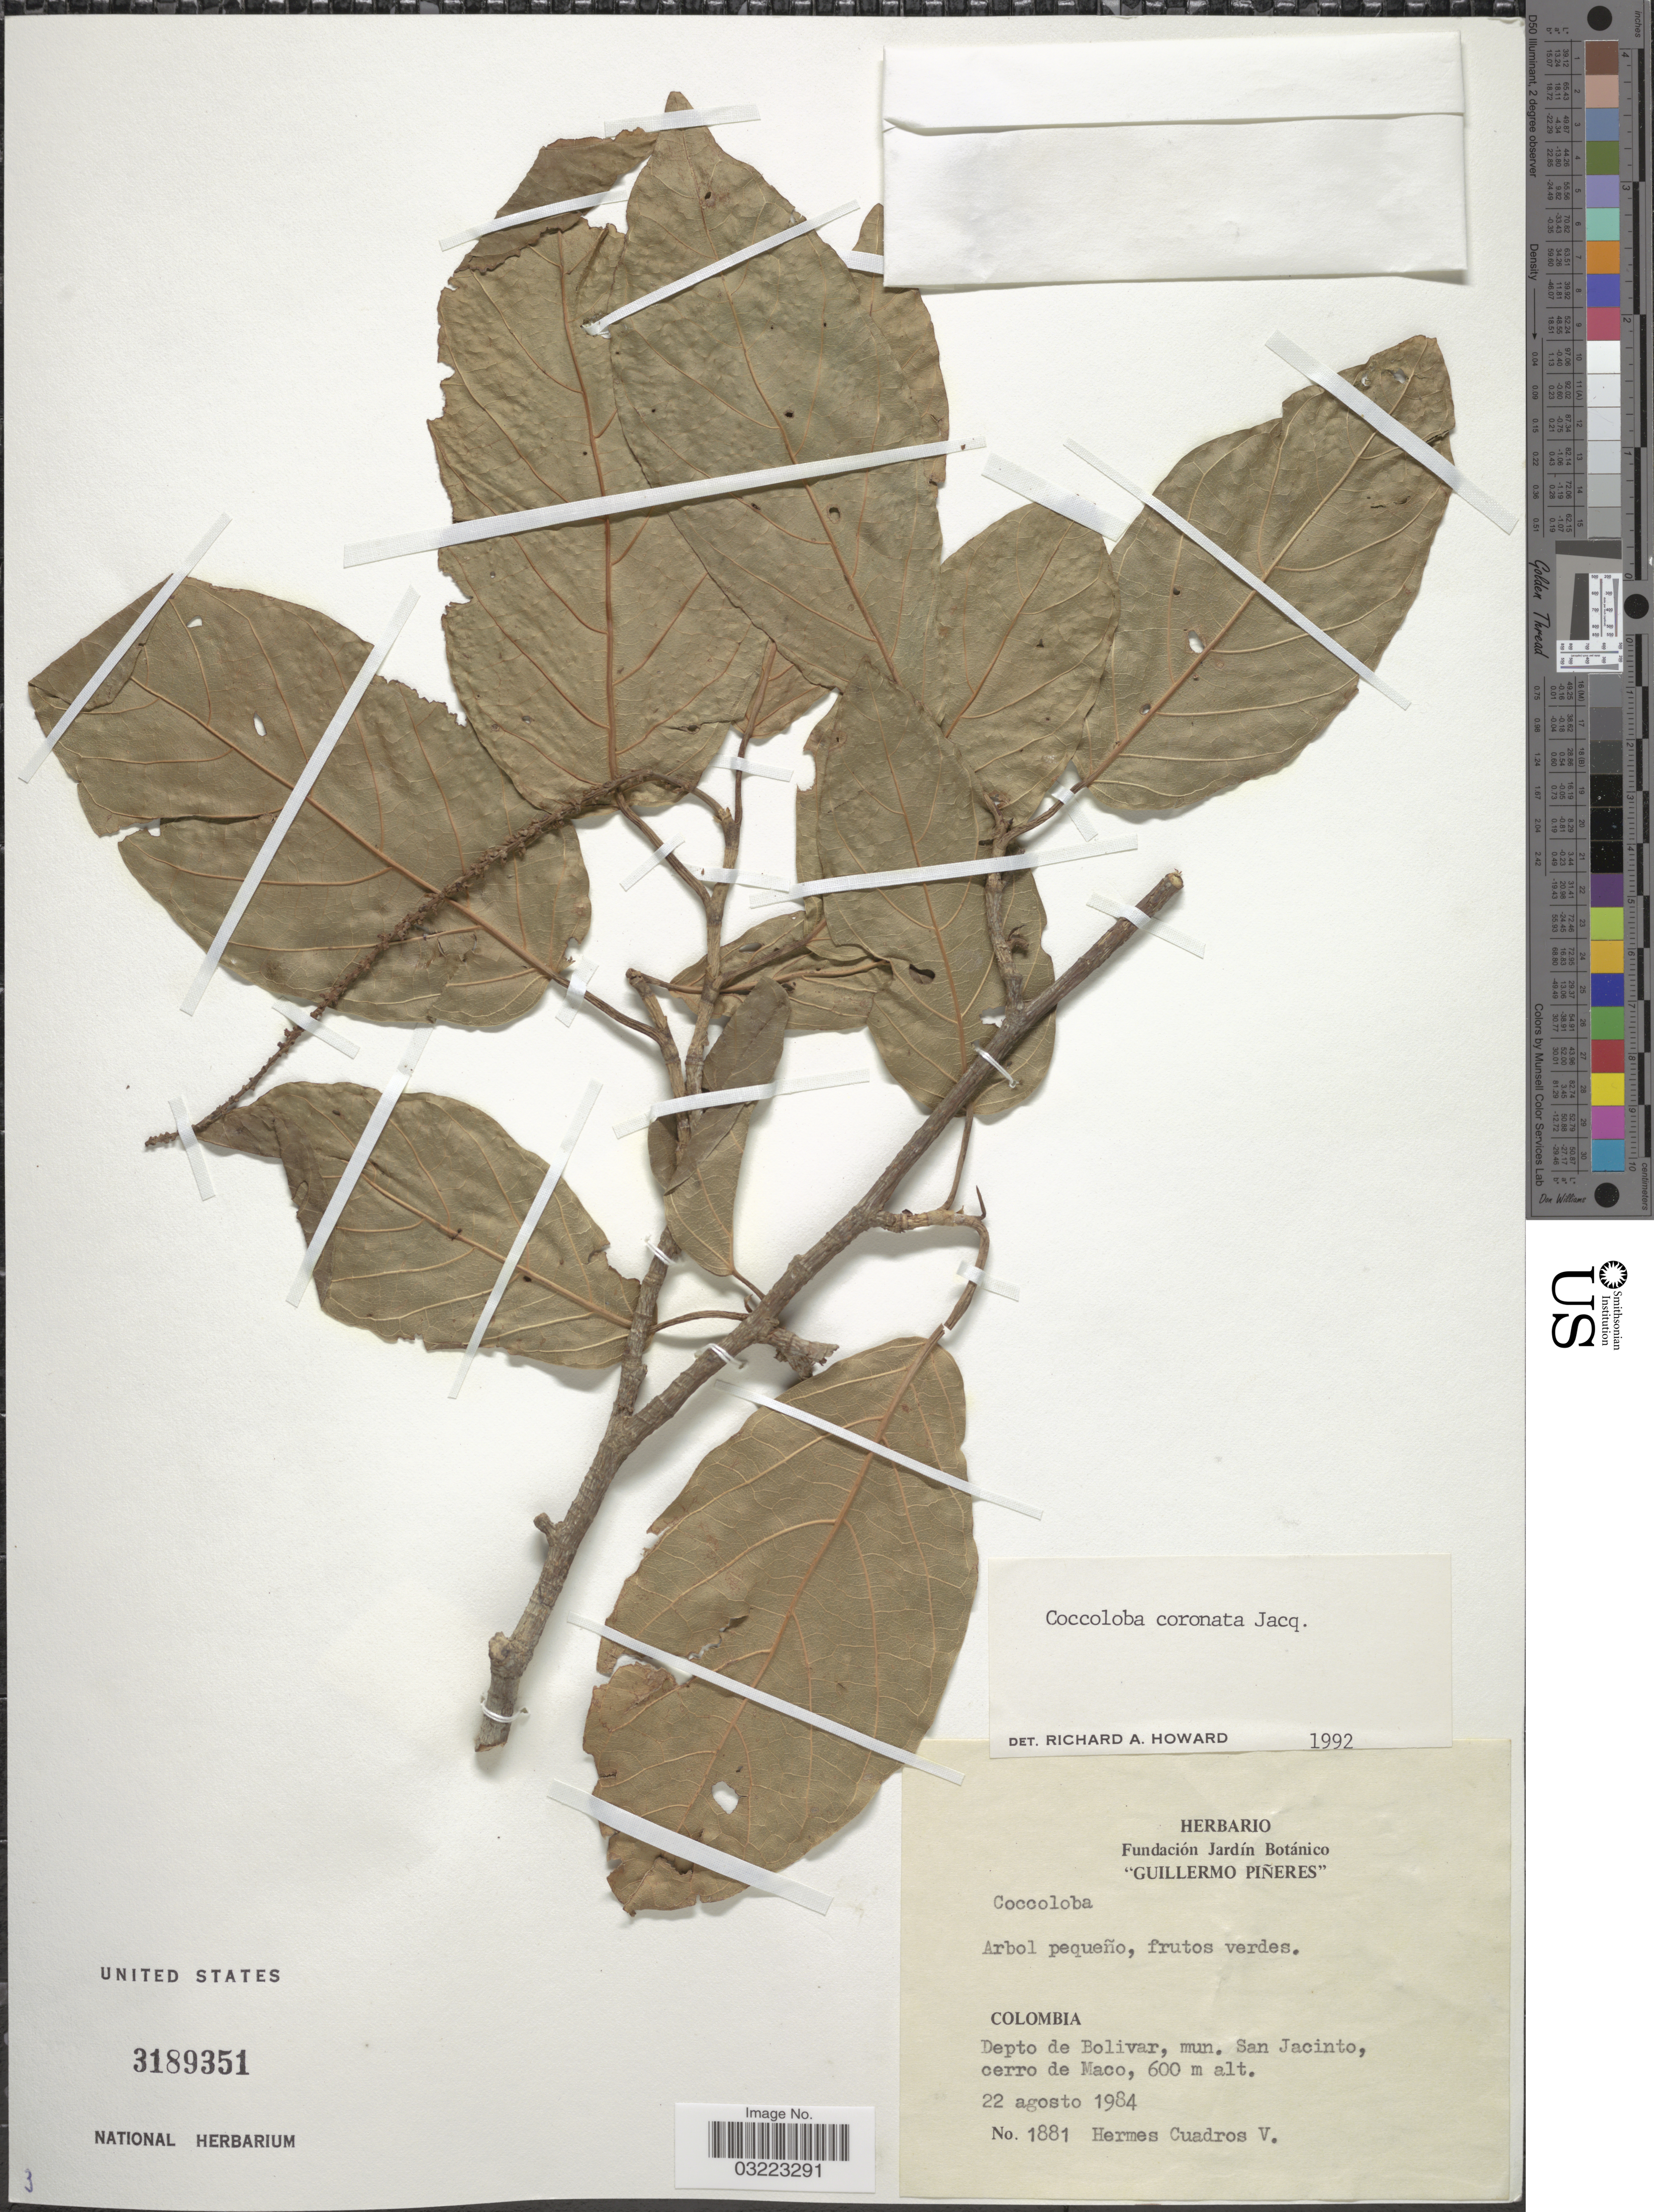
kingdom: Plantae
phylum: Tracheophyta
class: Magnoliopsida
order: Caryophyllales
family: Polygonaceae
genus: Coccoloba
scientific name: Coccoloba coronata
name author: Jacq.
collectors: H. Cuadros V.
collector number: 1881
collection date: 1984-08-22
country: Colombia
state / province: Bolívar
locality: Depto de Bolivar, mun. San Jacinto, cerro de Maco.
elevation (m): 600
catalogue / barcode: US 3189351